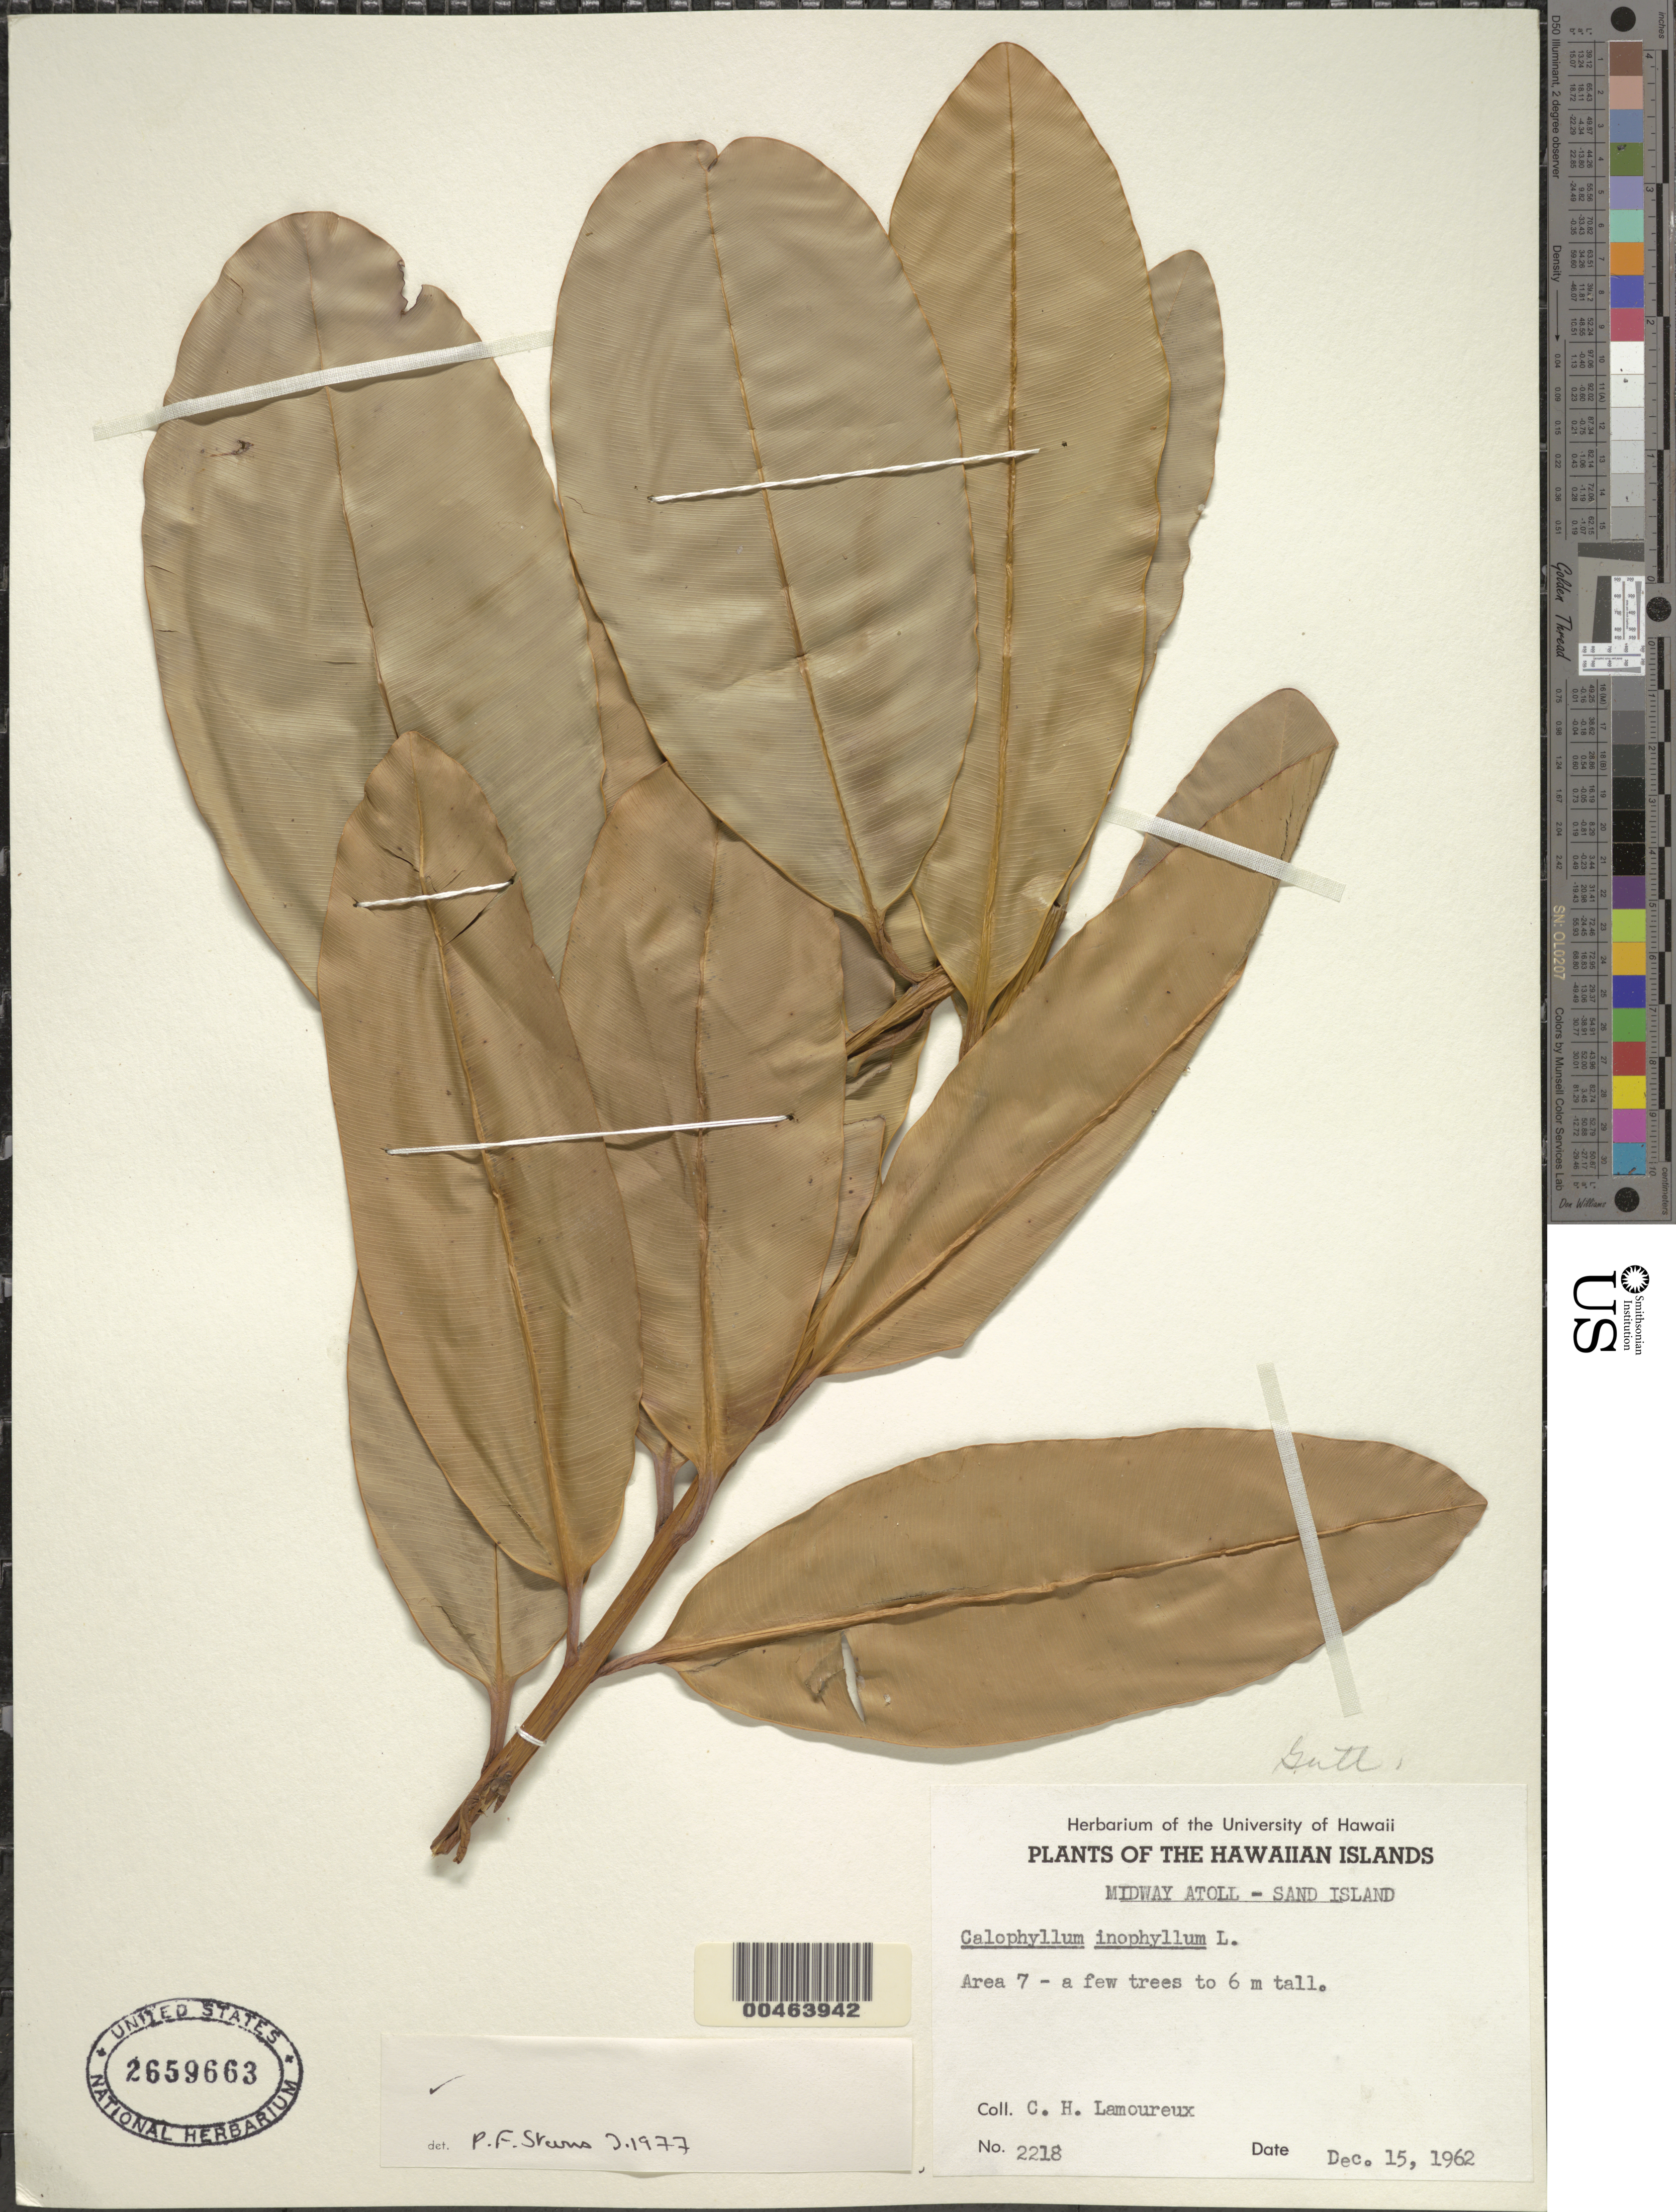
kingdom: Plantae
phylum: Tracheophyta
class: Magnoliopsida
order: Malpighiales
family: Calophyllaceae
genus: Calophyllum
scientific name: Calophyllum inophyllum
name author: L.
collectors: C. H. Lamoureux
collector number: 2218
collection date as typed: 15 Dec 1962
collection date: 1962-12-15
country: U.S. Administered Pacific Islands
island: Midway Atoll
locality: Sand Islet: Area 7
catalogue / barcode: US 2659663